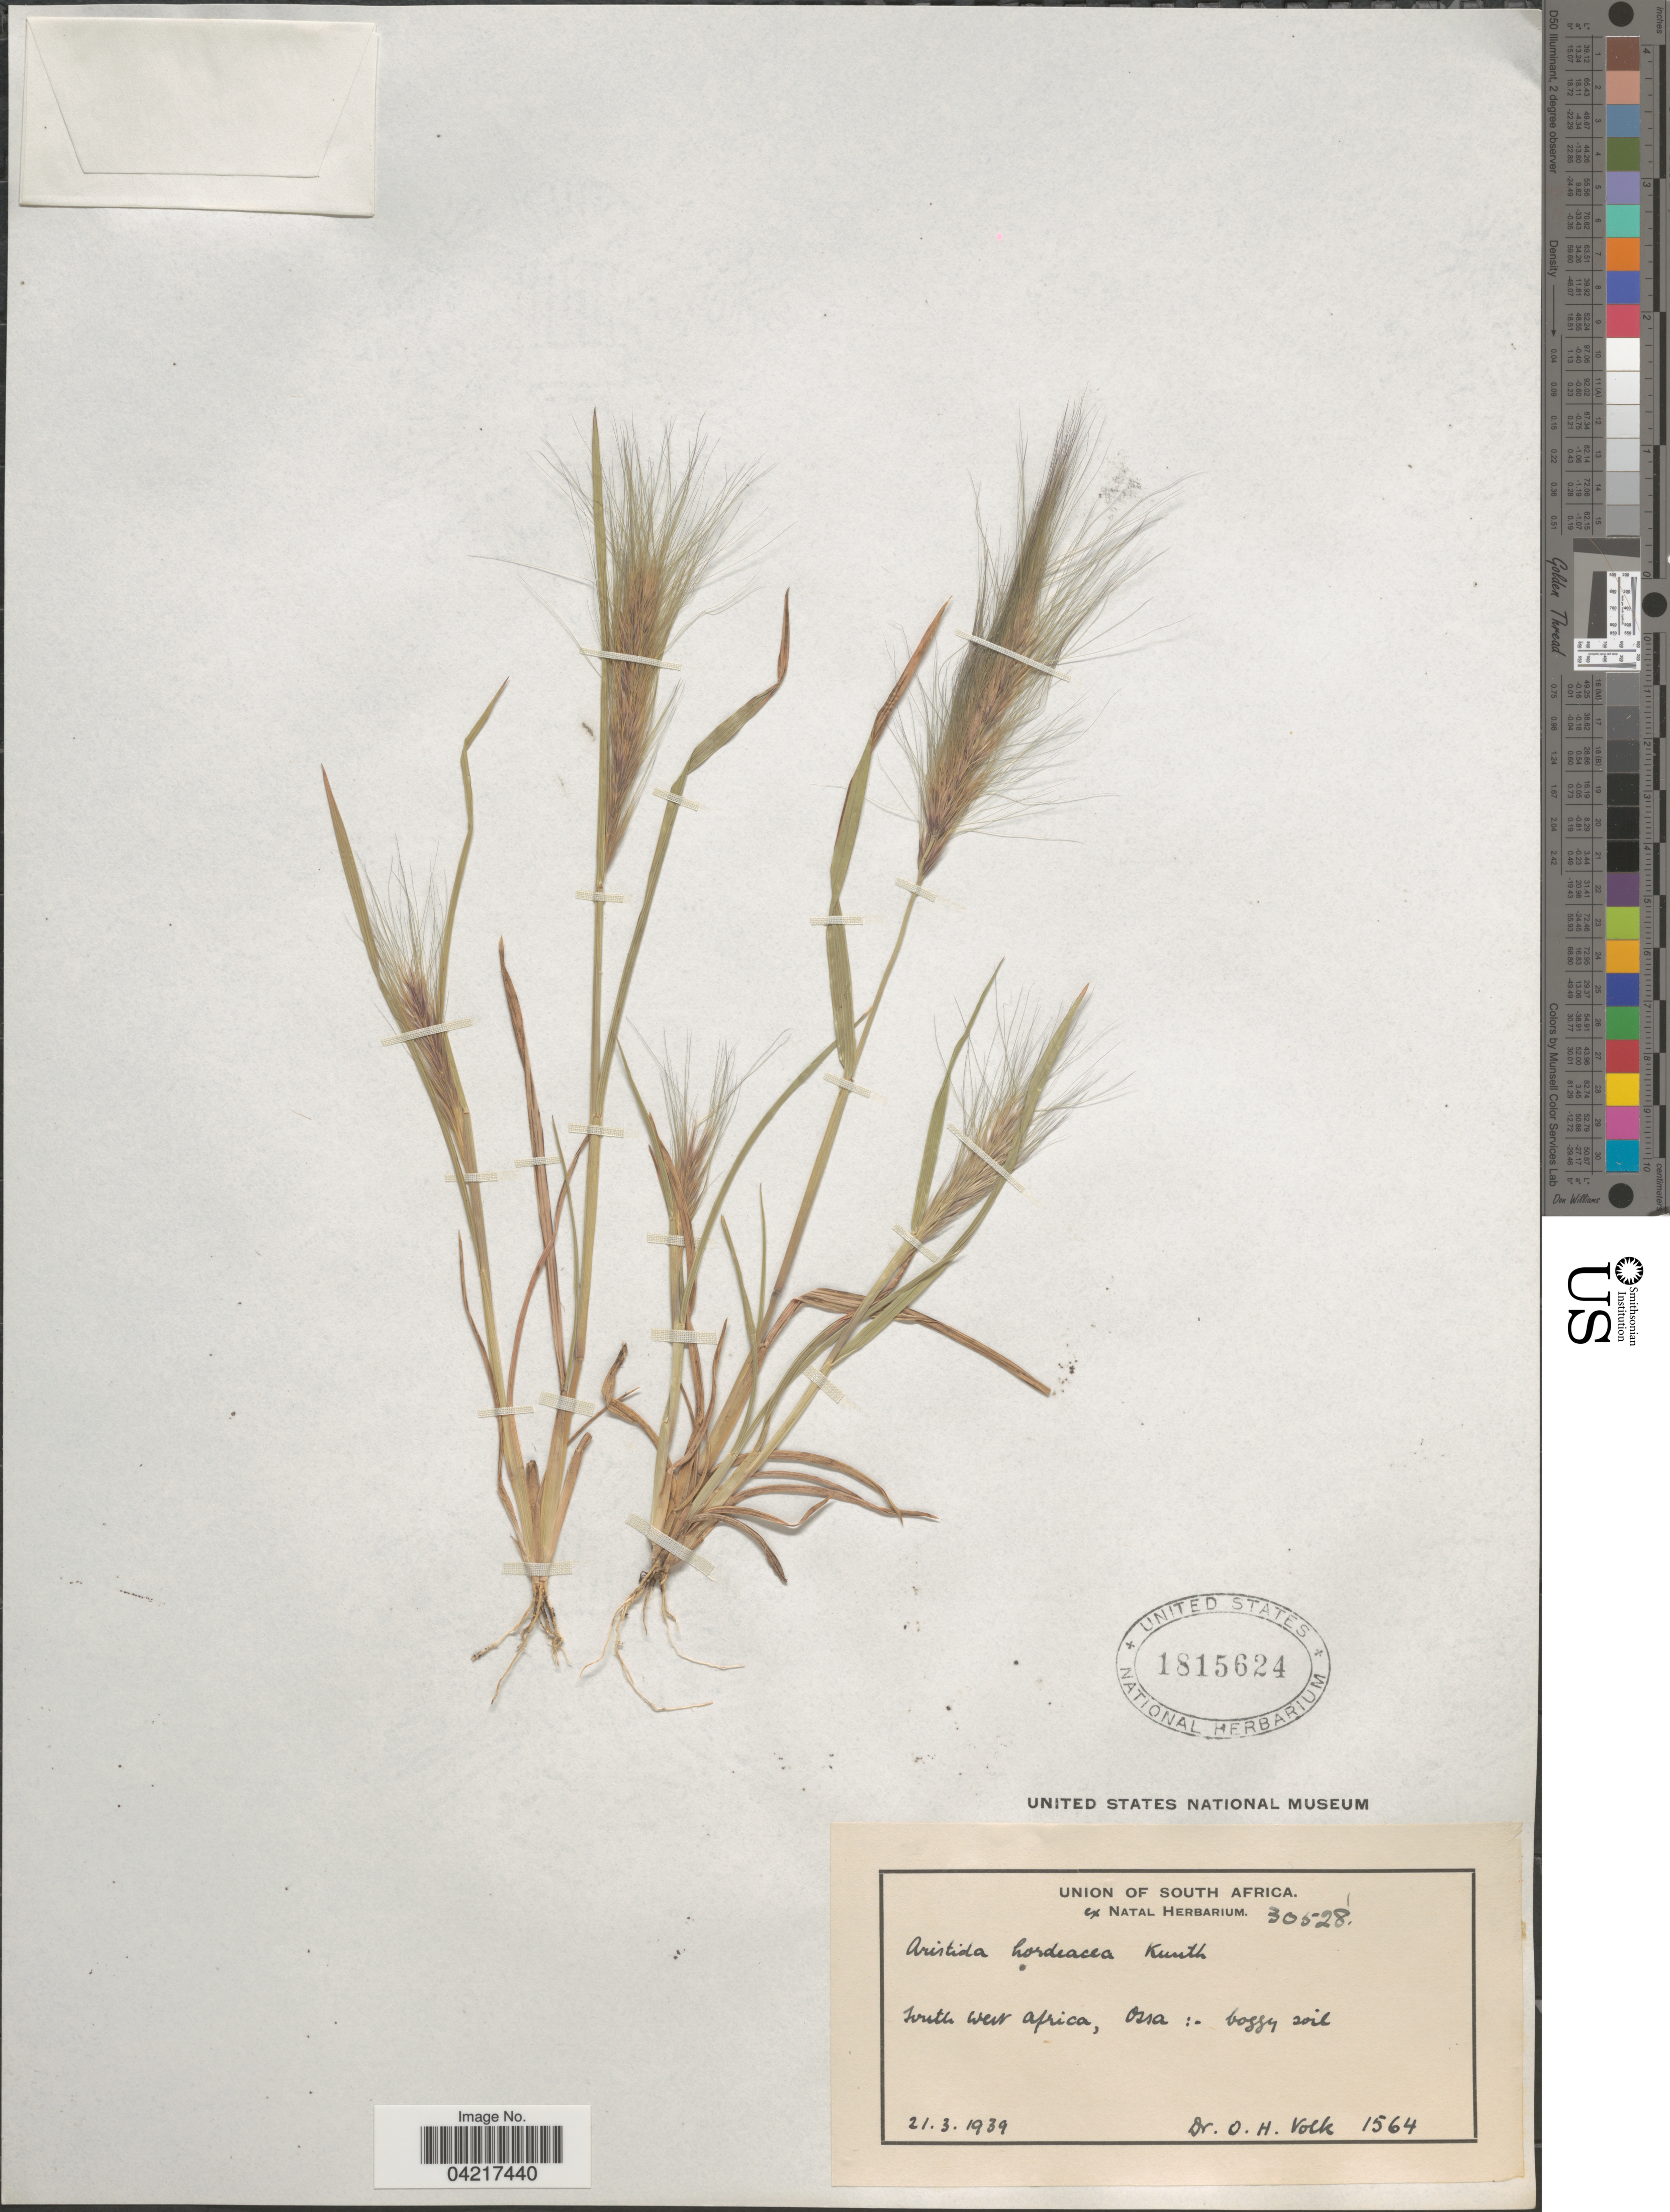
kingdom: Plantae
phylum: Tracheophyta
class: Liliopsida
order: Poales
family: Poaceae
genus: Aristida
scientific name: Aristida hordeacea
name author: Kunth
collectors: O. Volk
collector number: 1564/30528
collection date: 1939-03-21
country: Namibia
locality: Union of South Africa. South West Africa, Ossa.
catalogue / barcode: US 1815624